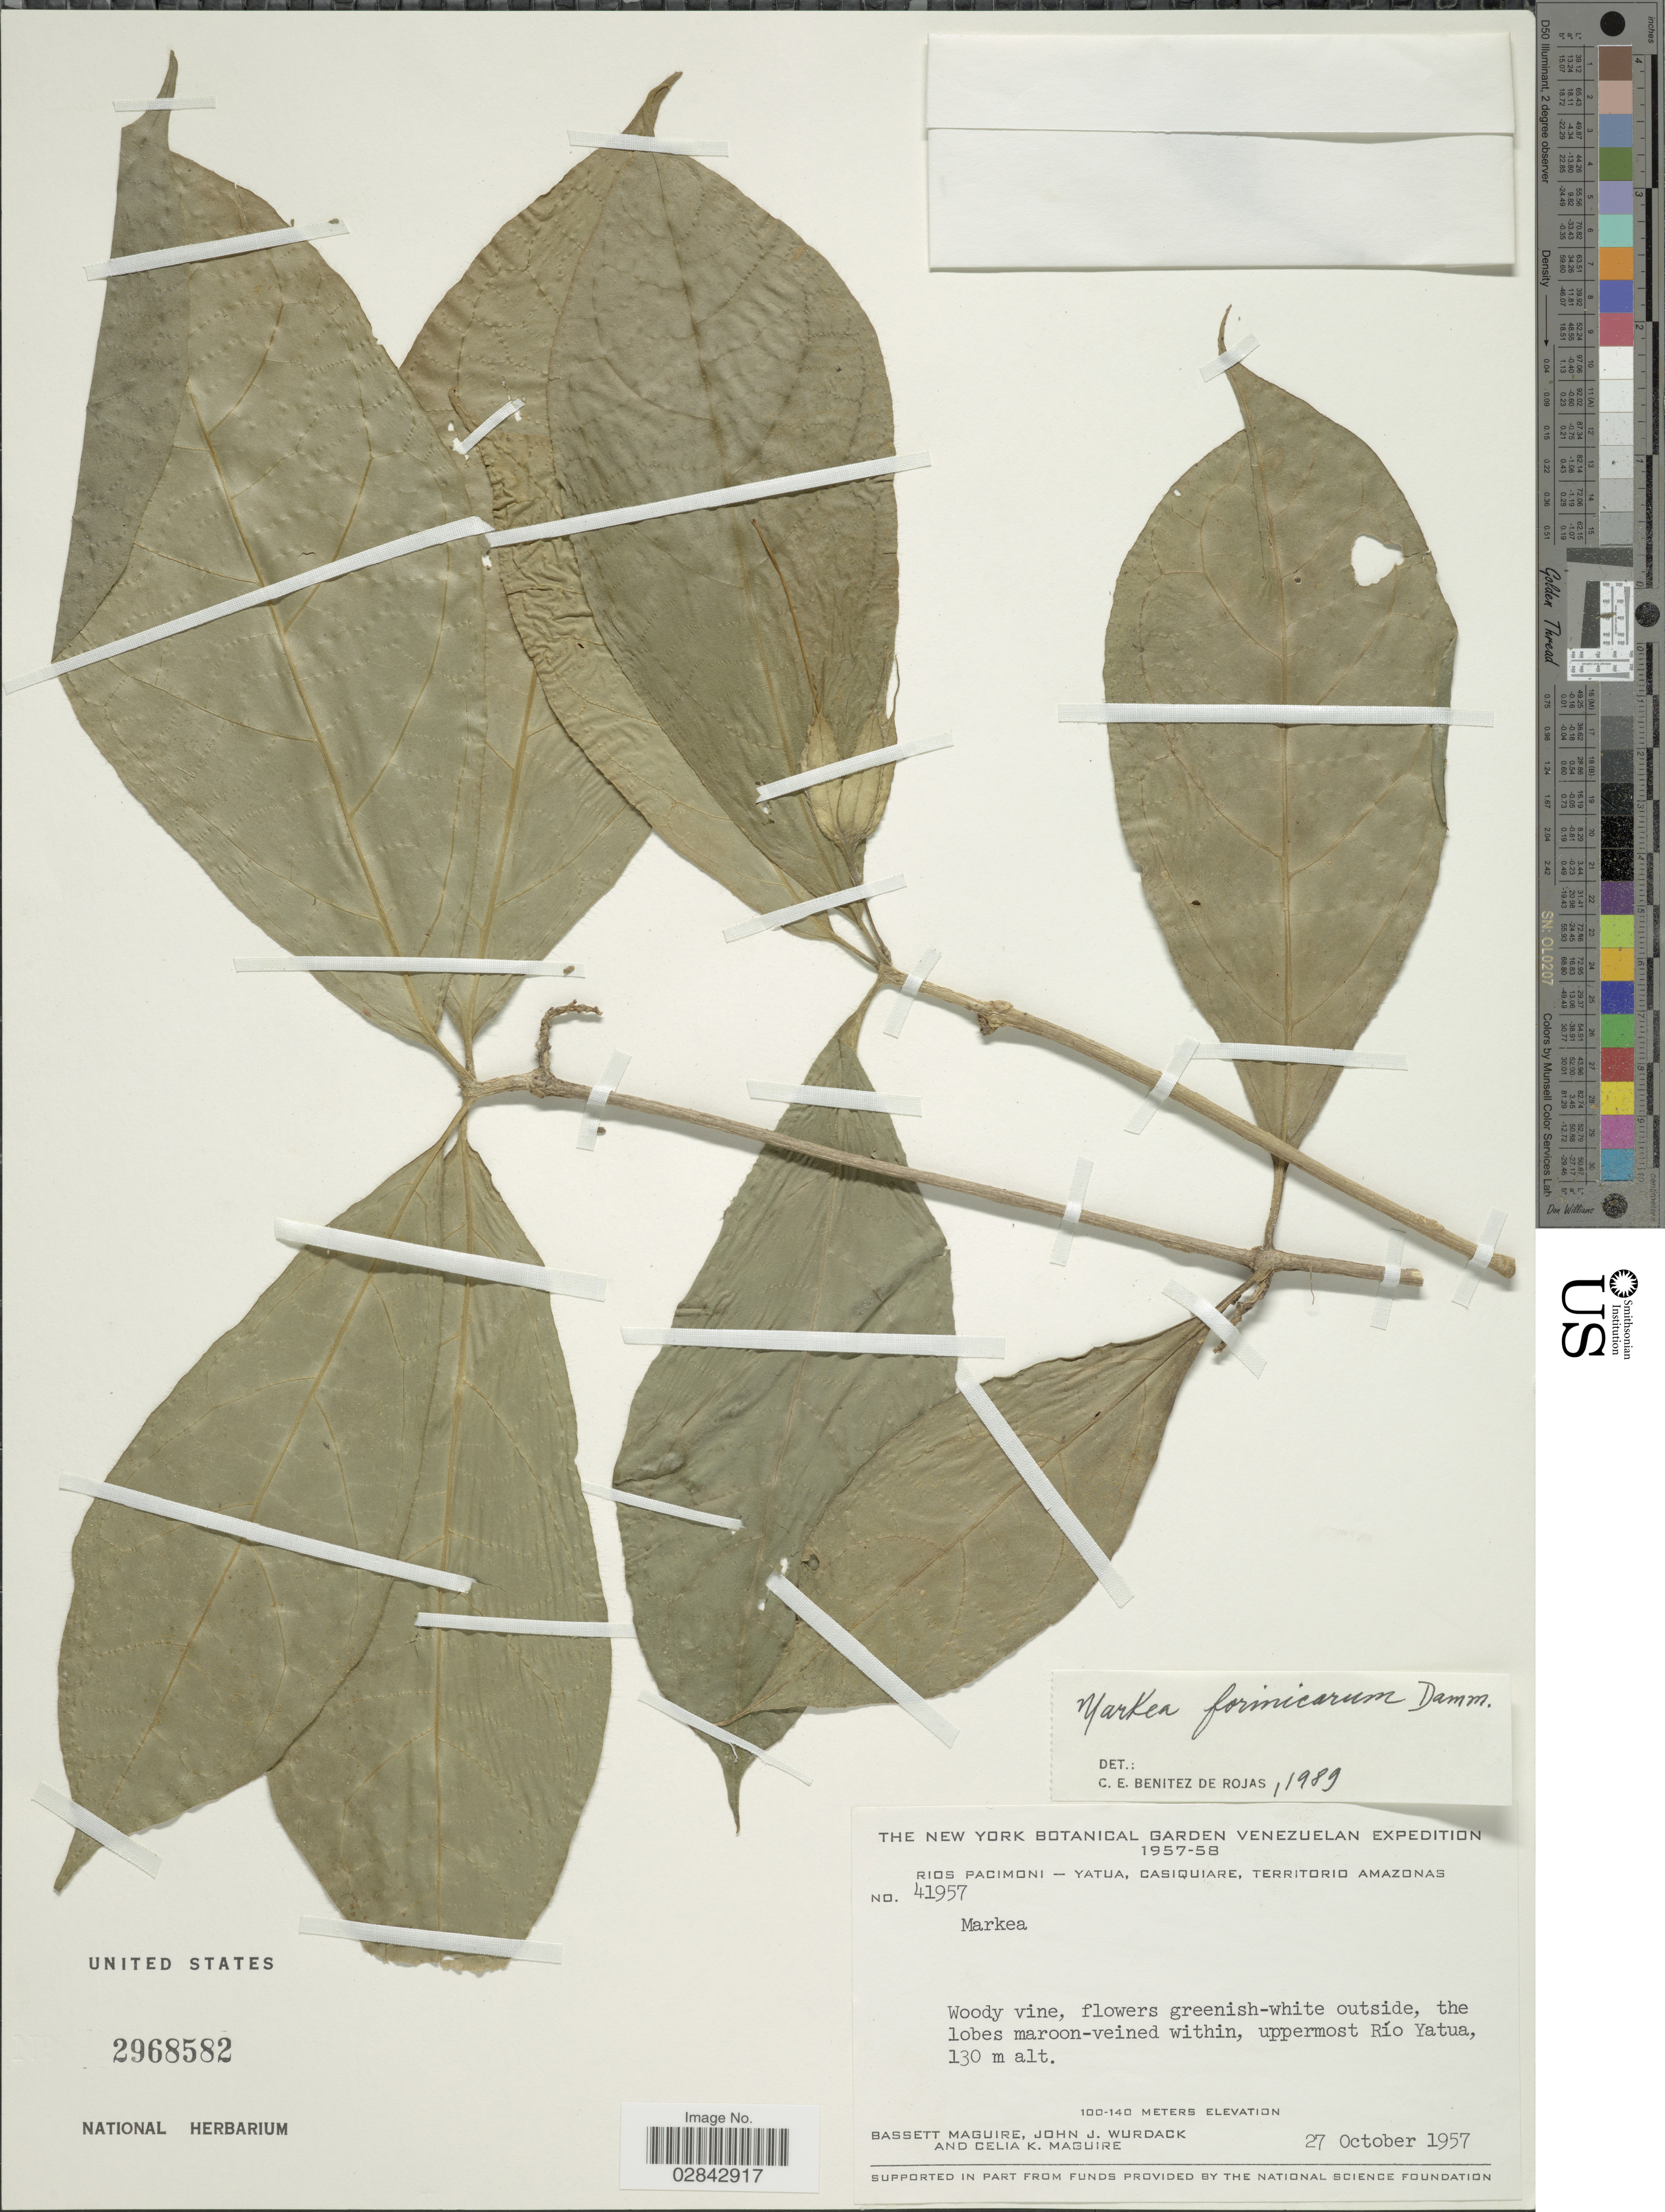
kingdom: Plantae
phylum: Tracheophyta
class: Magnoliopsida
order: Solanales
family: Solanaceae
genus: Markea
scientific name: Markea formicarum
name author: Dammer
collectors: B. Maguire, J. J. Wurdack & C. K. Maguire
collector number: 41957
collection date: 1957-10-27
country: Venezuela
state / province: Amazonas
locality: Rios Pacimoni-Yatua, Casiquiare, Territorio Amazonas. uppermost Río Yatua.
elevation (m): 130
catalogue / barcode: US 2968582